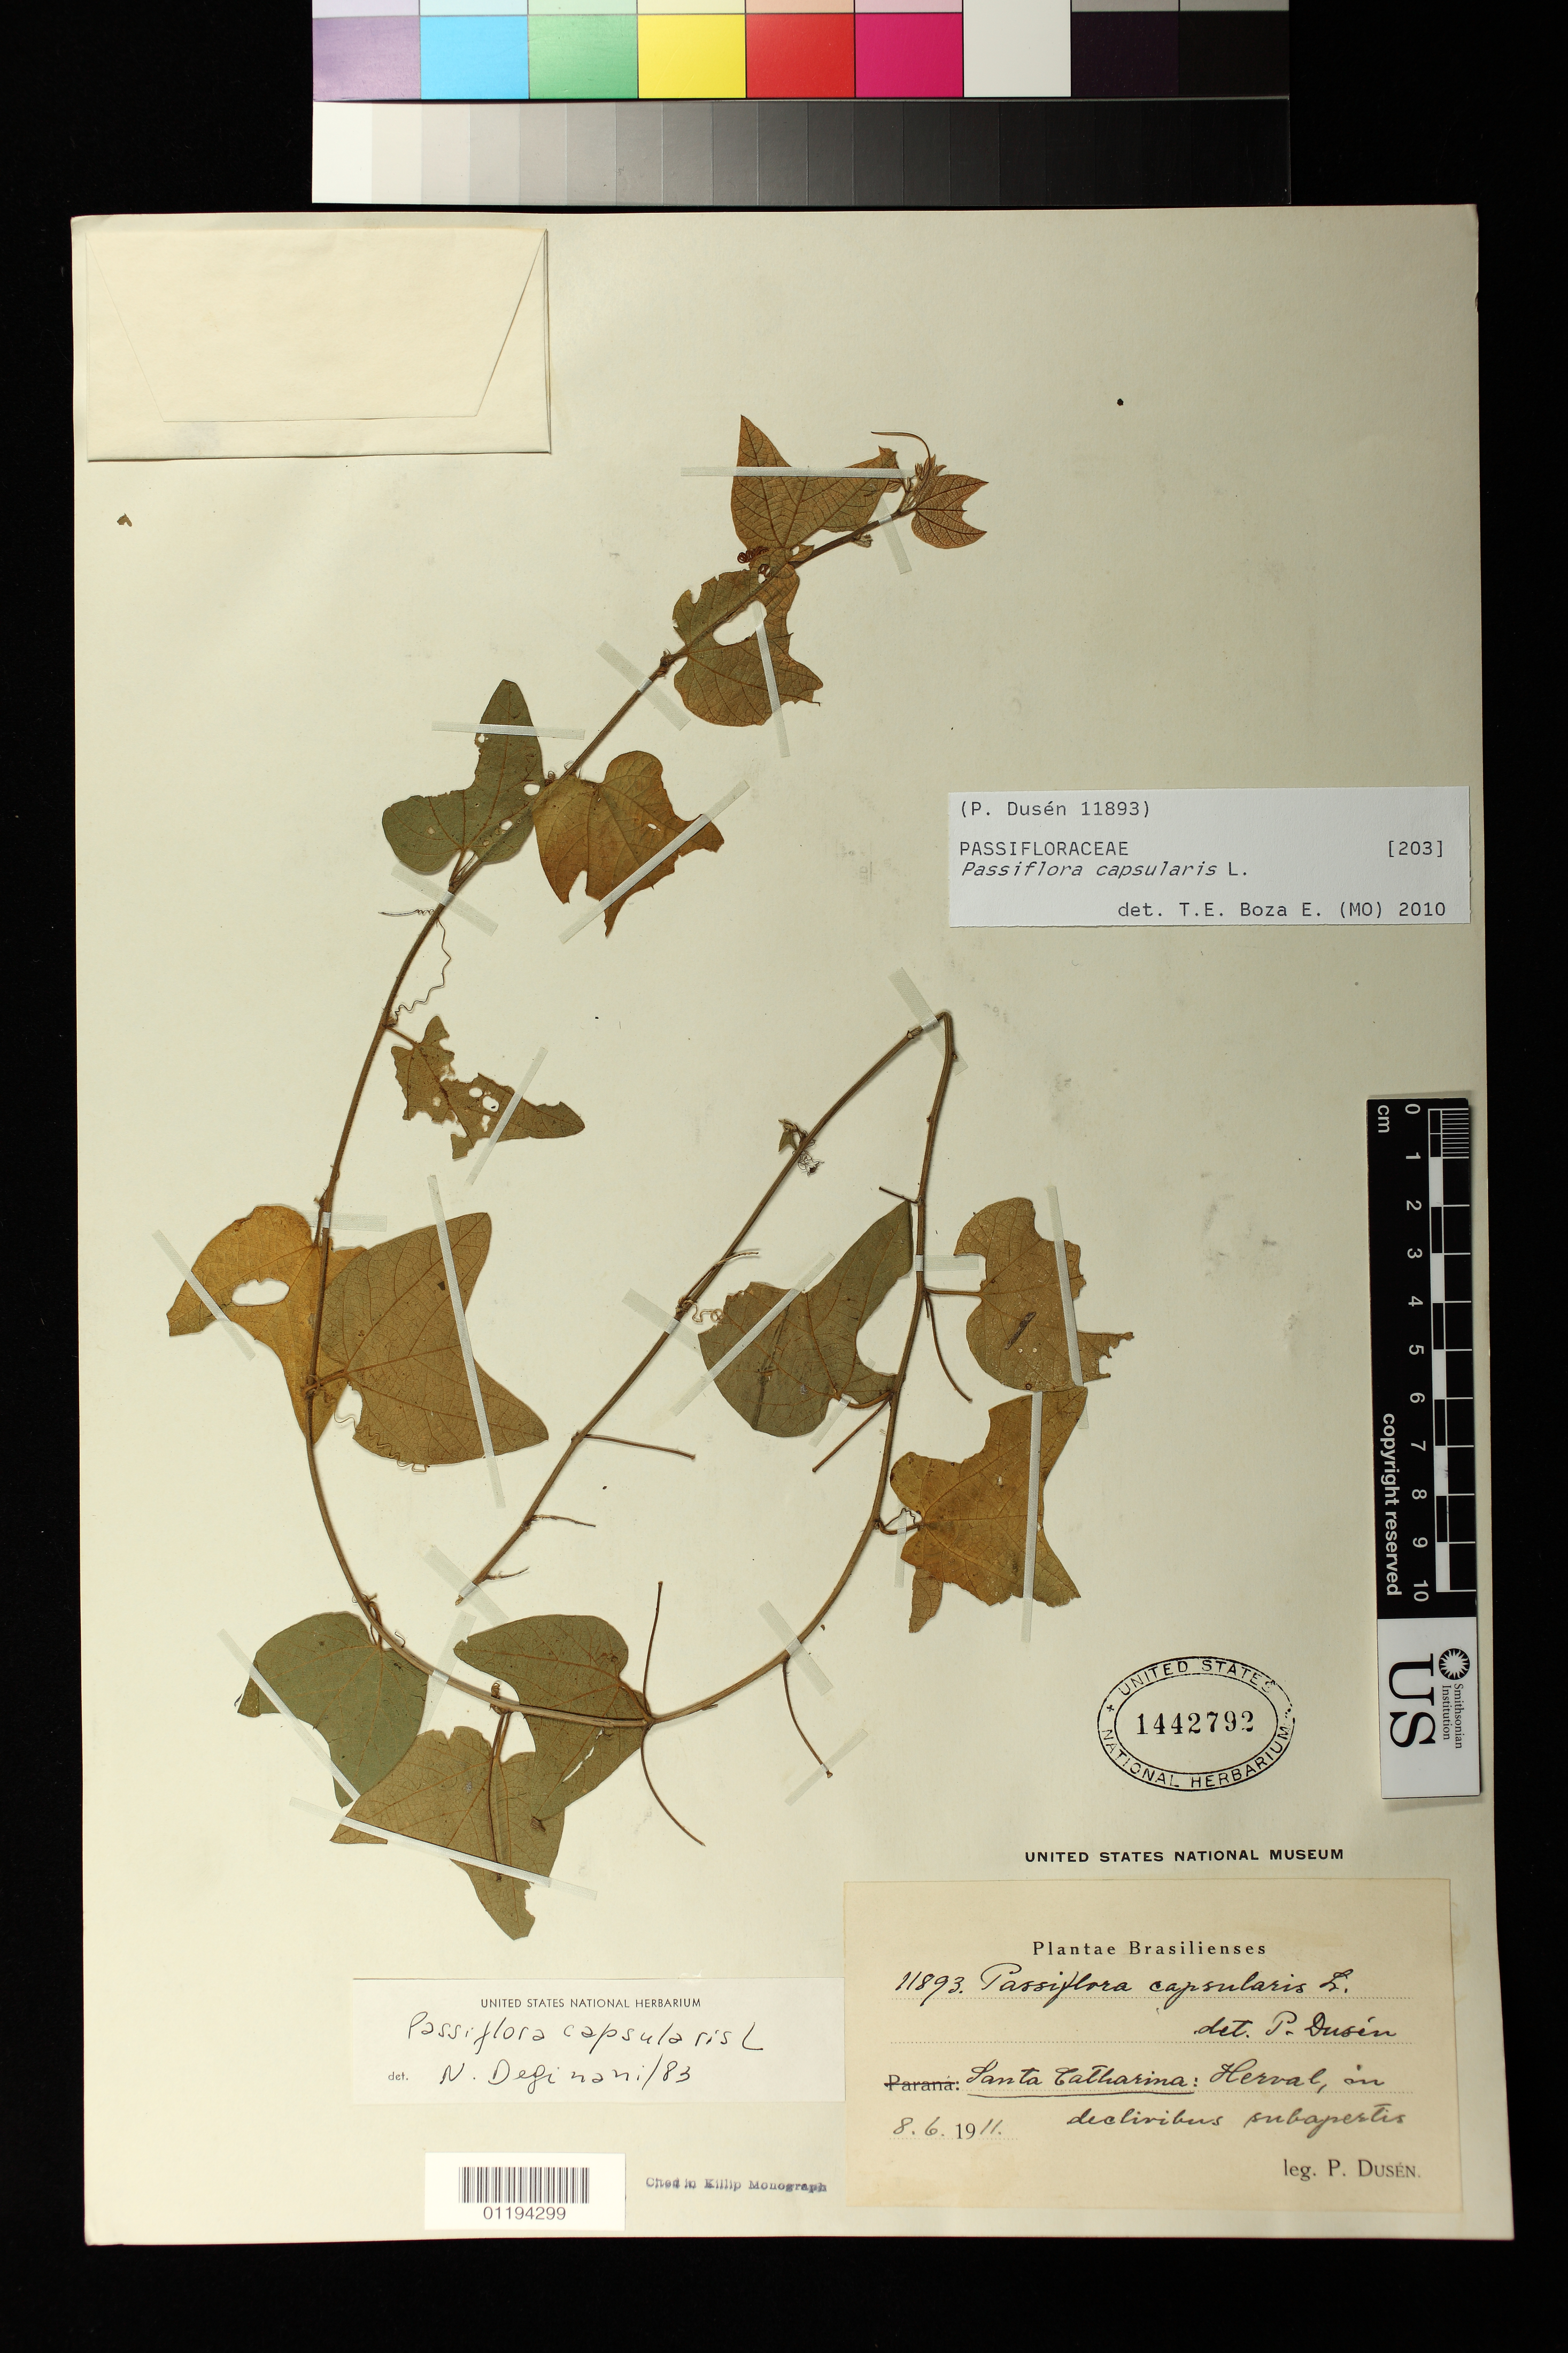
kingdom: Plantae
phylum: Tracheophyta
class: Magnoliopsida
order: Malpighiales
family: Passifloraceae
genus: Passiflora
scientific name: Passiflora capsularis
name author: L.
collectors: P. Dusén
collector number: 11893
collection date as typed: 08 Jun 1911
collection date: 1911-06-08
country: Brazil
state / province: Santa Catarina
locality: Santa Catharina: Herval, in declivibus subapertis.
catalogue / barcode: US 1442792